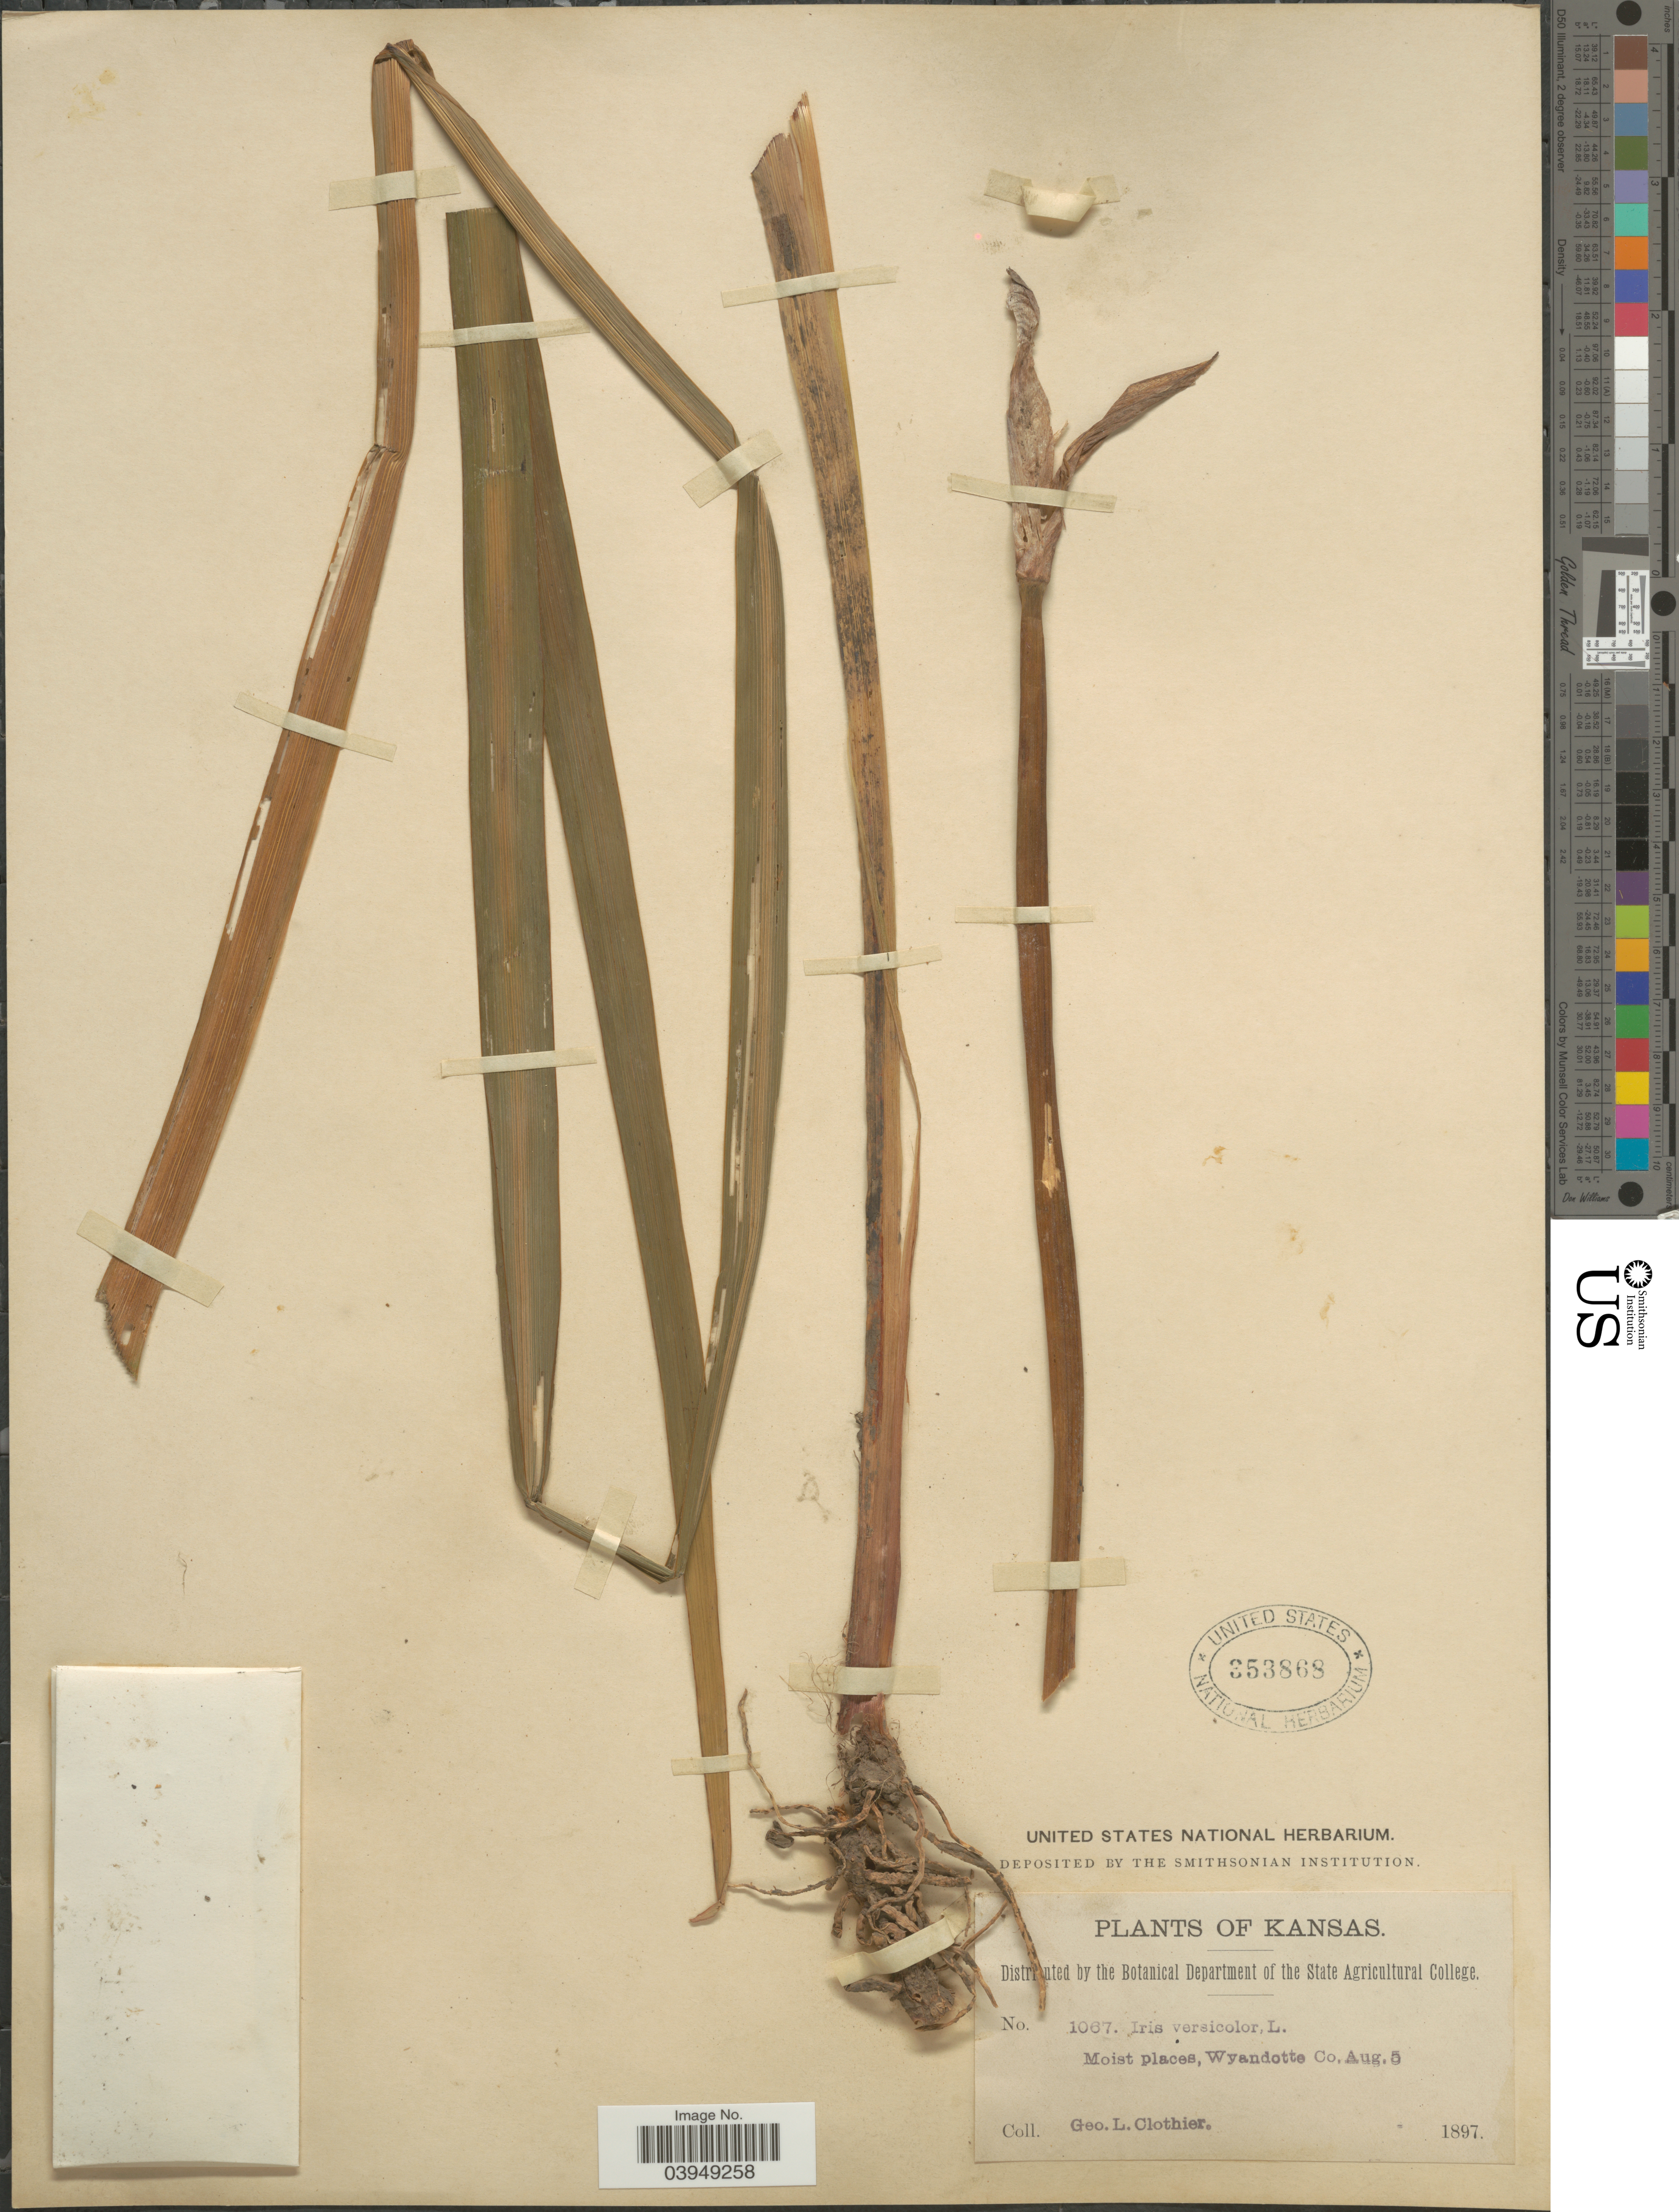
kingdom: Plantae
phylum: Tracheophyta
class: Liliopsida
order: Asparagales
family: Iridaceae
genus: Iris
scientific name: Iris versicolor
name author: L.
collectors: G. Clothier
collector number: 1067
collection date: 1897-08-05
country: United States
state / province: Kansas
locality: Moist places, Wyandotte Co.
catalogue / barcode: US 353868